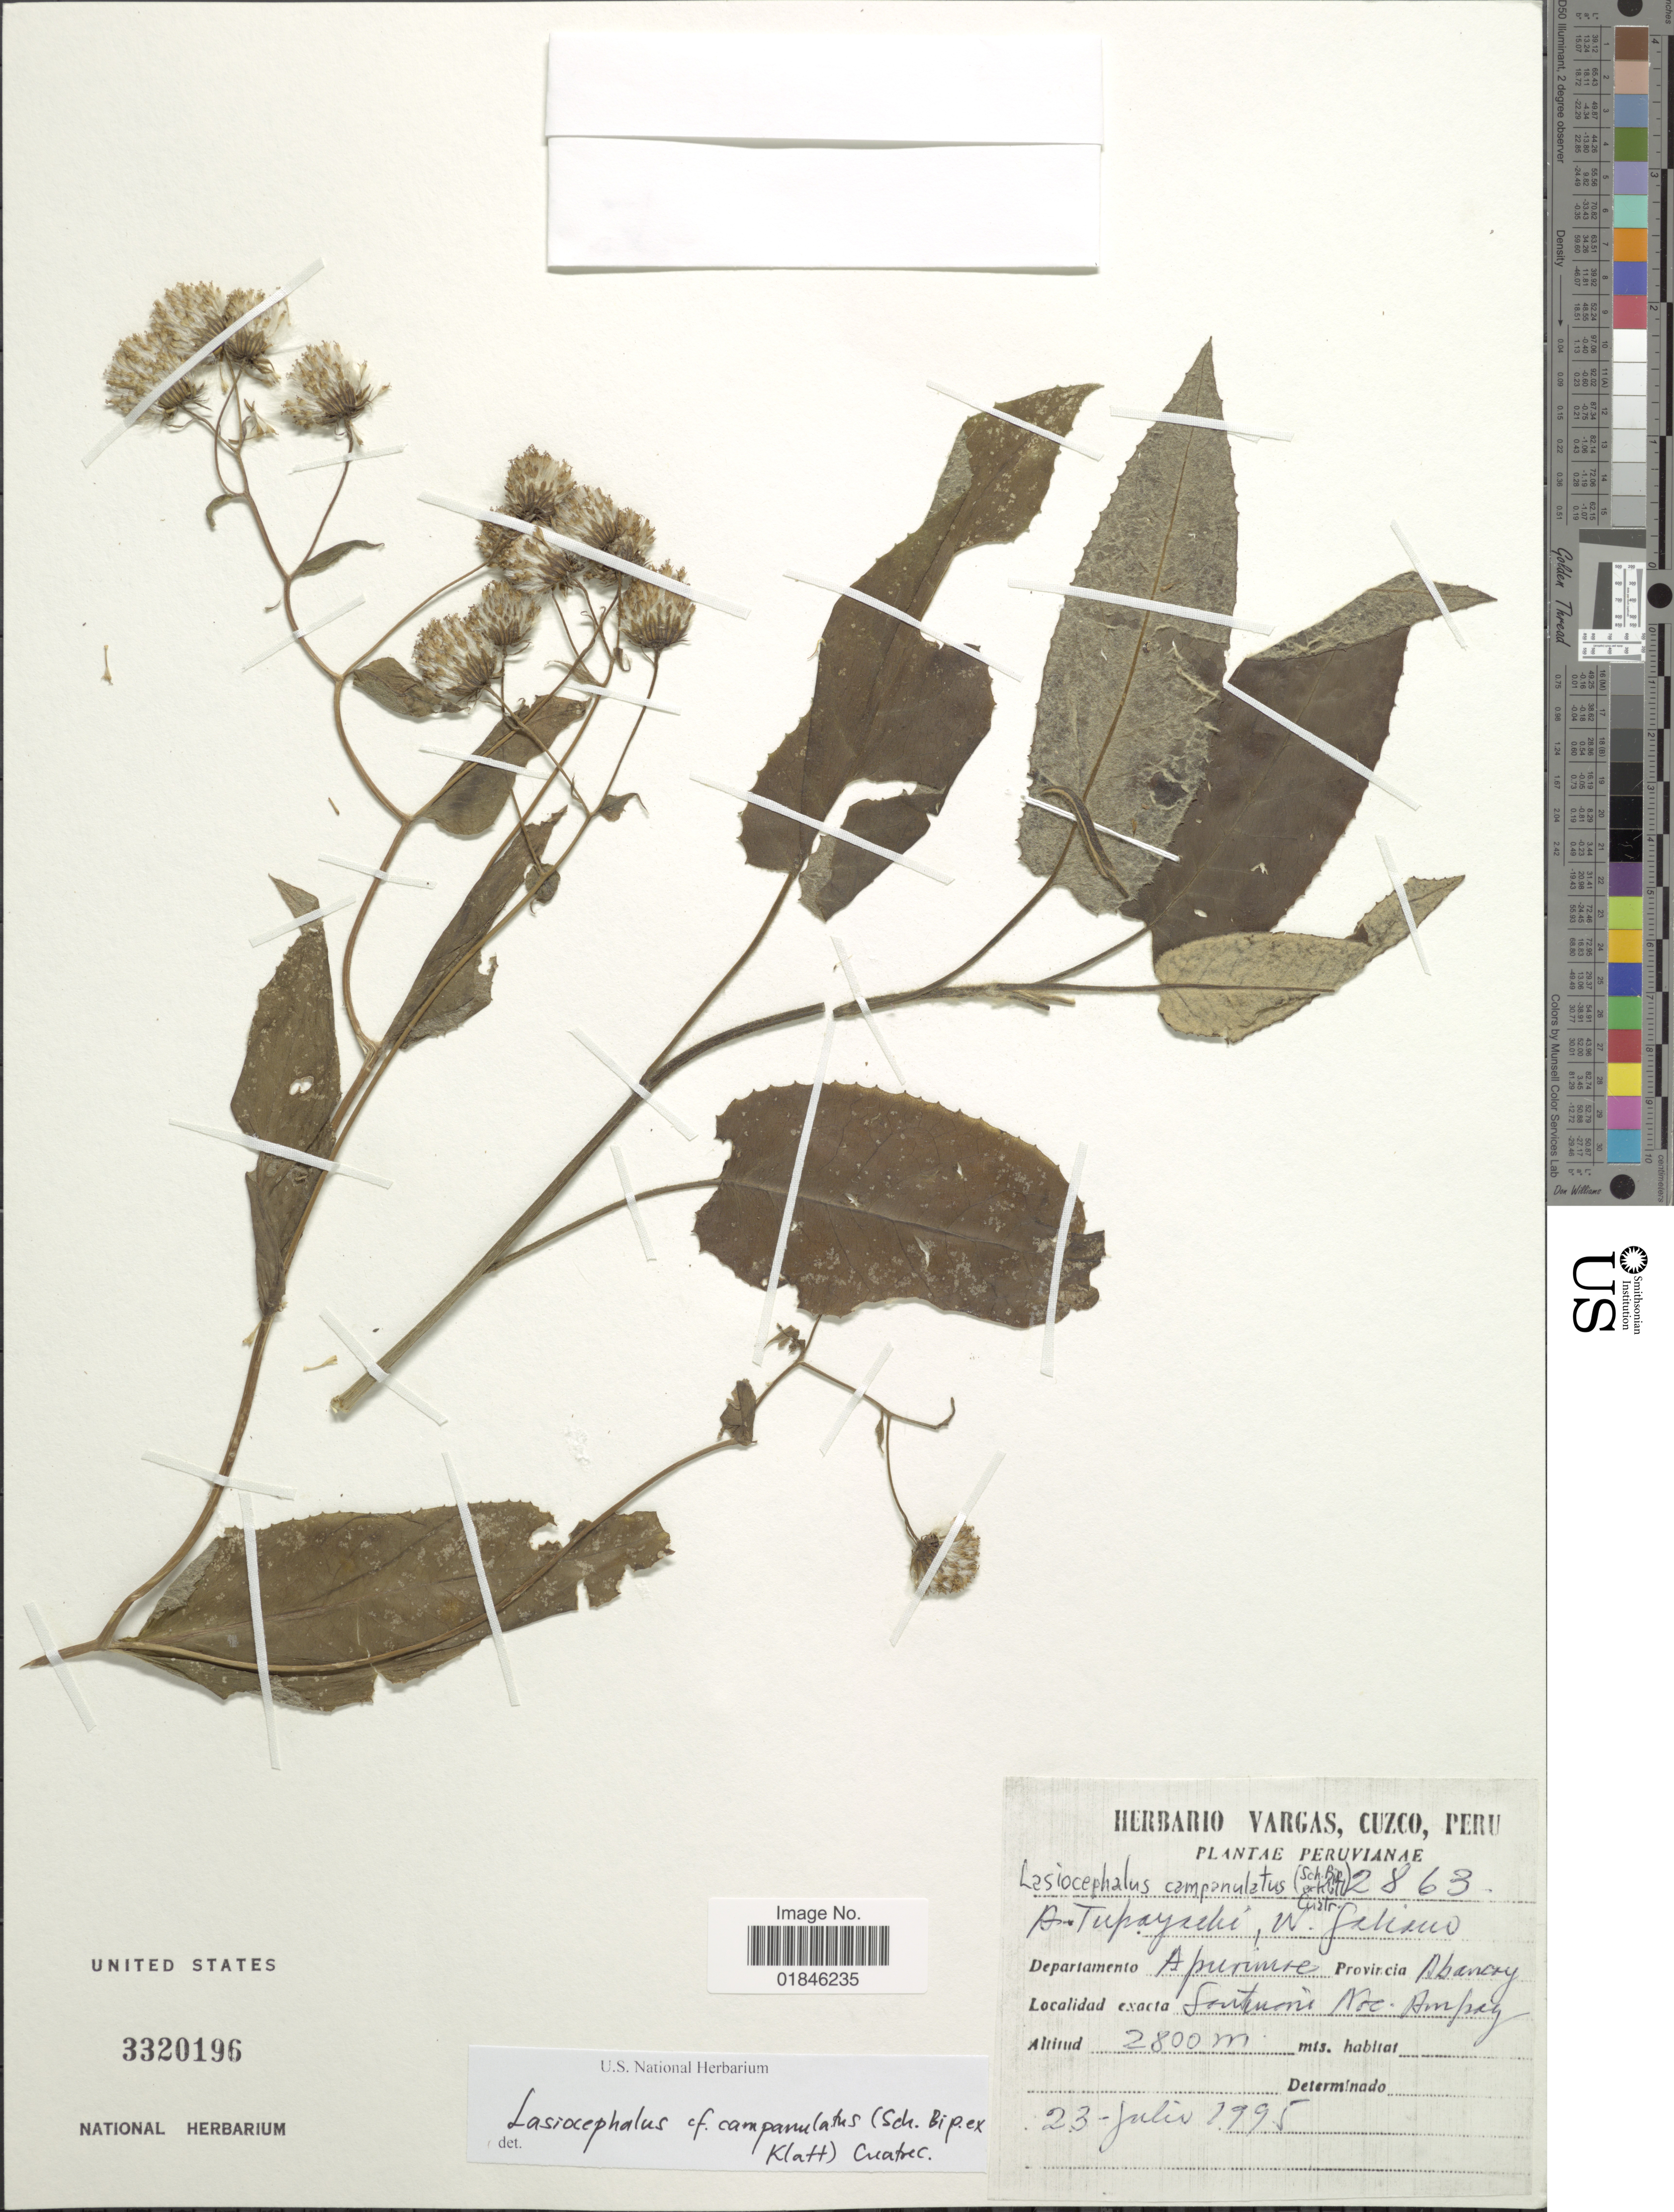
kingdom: Plantae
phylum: Tracheophyta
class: Magnoliopsida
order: Asterales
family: Asteraceae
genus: Senecio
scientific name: Senecio betonicifolius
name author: DC.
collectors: ex herb. Vargas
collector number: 2863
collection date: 1995-07-23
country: Peru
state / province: Apurímac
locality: Santuario Nac. Ampay, Provincia Abancay, Departamento Apurimac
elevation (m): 2800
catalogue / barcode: US 3320196